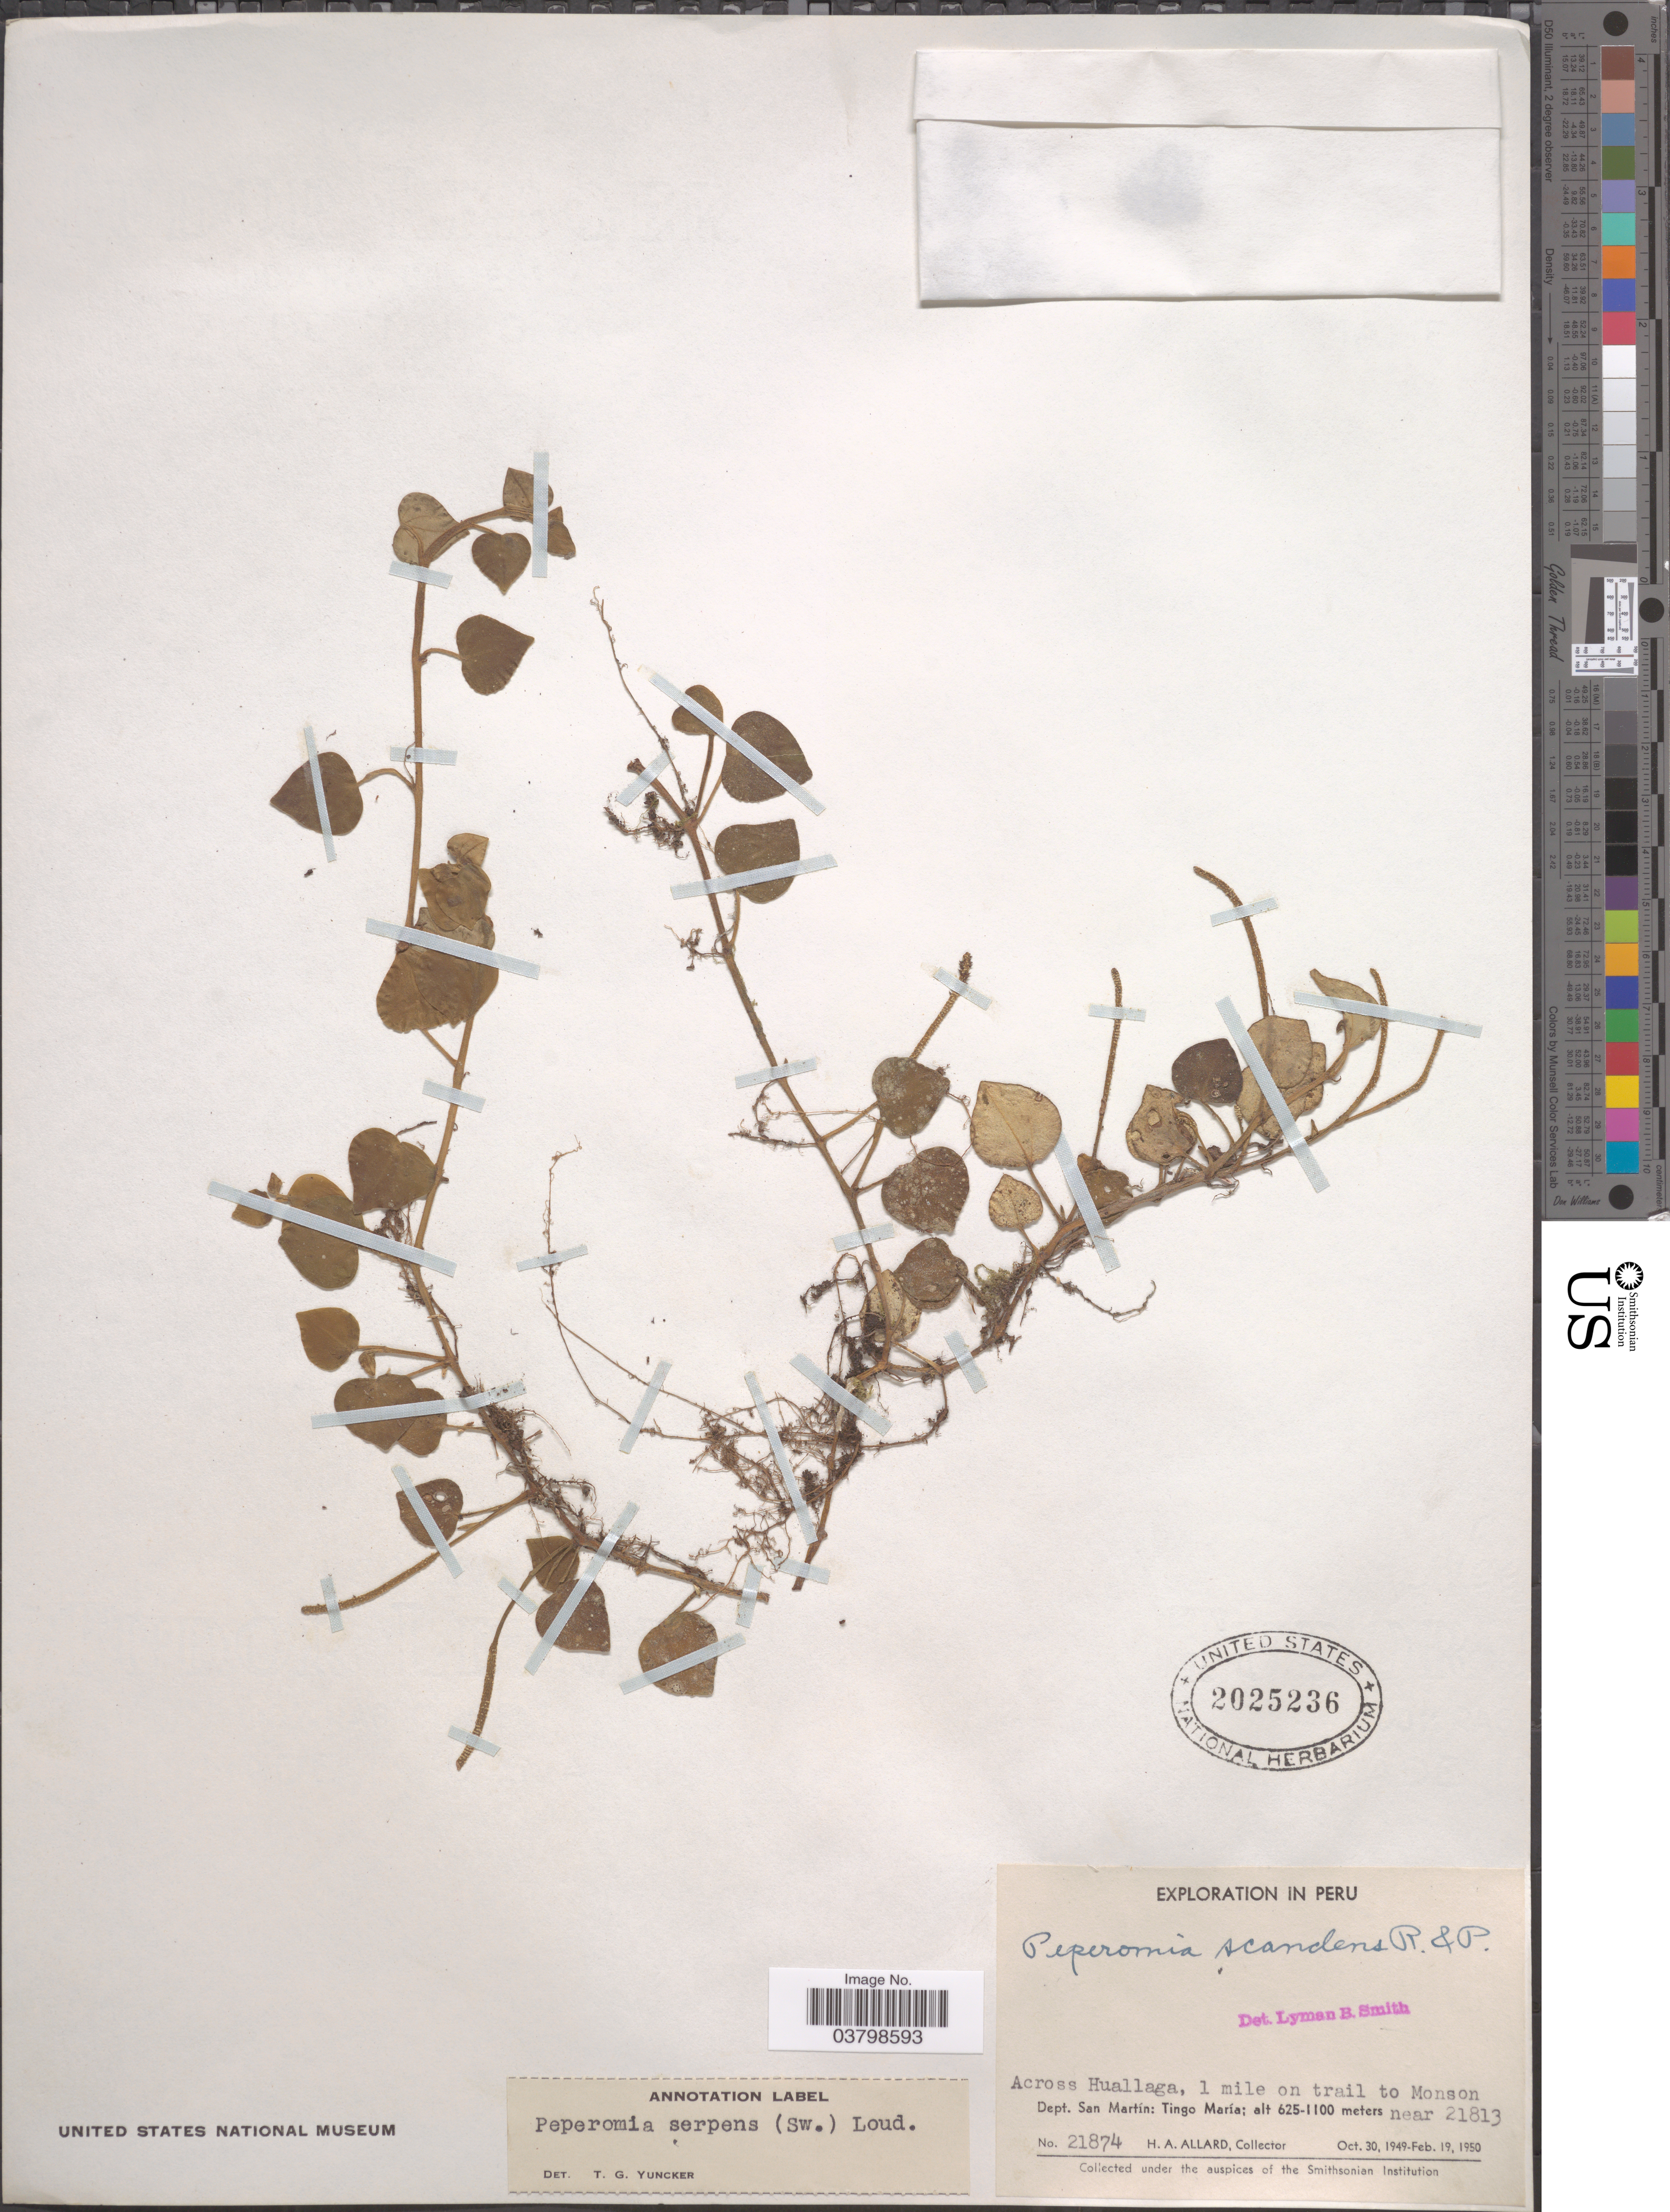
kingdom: Plantae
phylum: Tracheophyta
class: Magnoliopsida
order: Piperales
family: Piperaceae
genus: Peperomia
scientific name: Peperomia serpens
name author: (Sw.) Loudon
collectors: H. A. Allard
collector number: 21874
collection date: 1949-10-30/1950-02-19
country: Peru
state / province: San Martín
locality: Across Huallaga, 1 mile on trail to Monson. Dept. San Martín: Tingo María.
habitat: across river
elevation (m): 625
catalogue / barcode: US 2025236